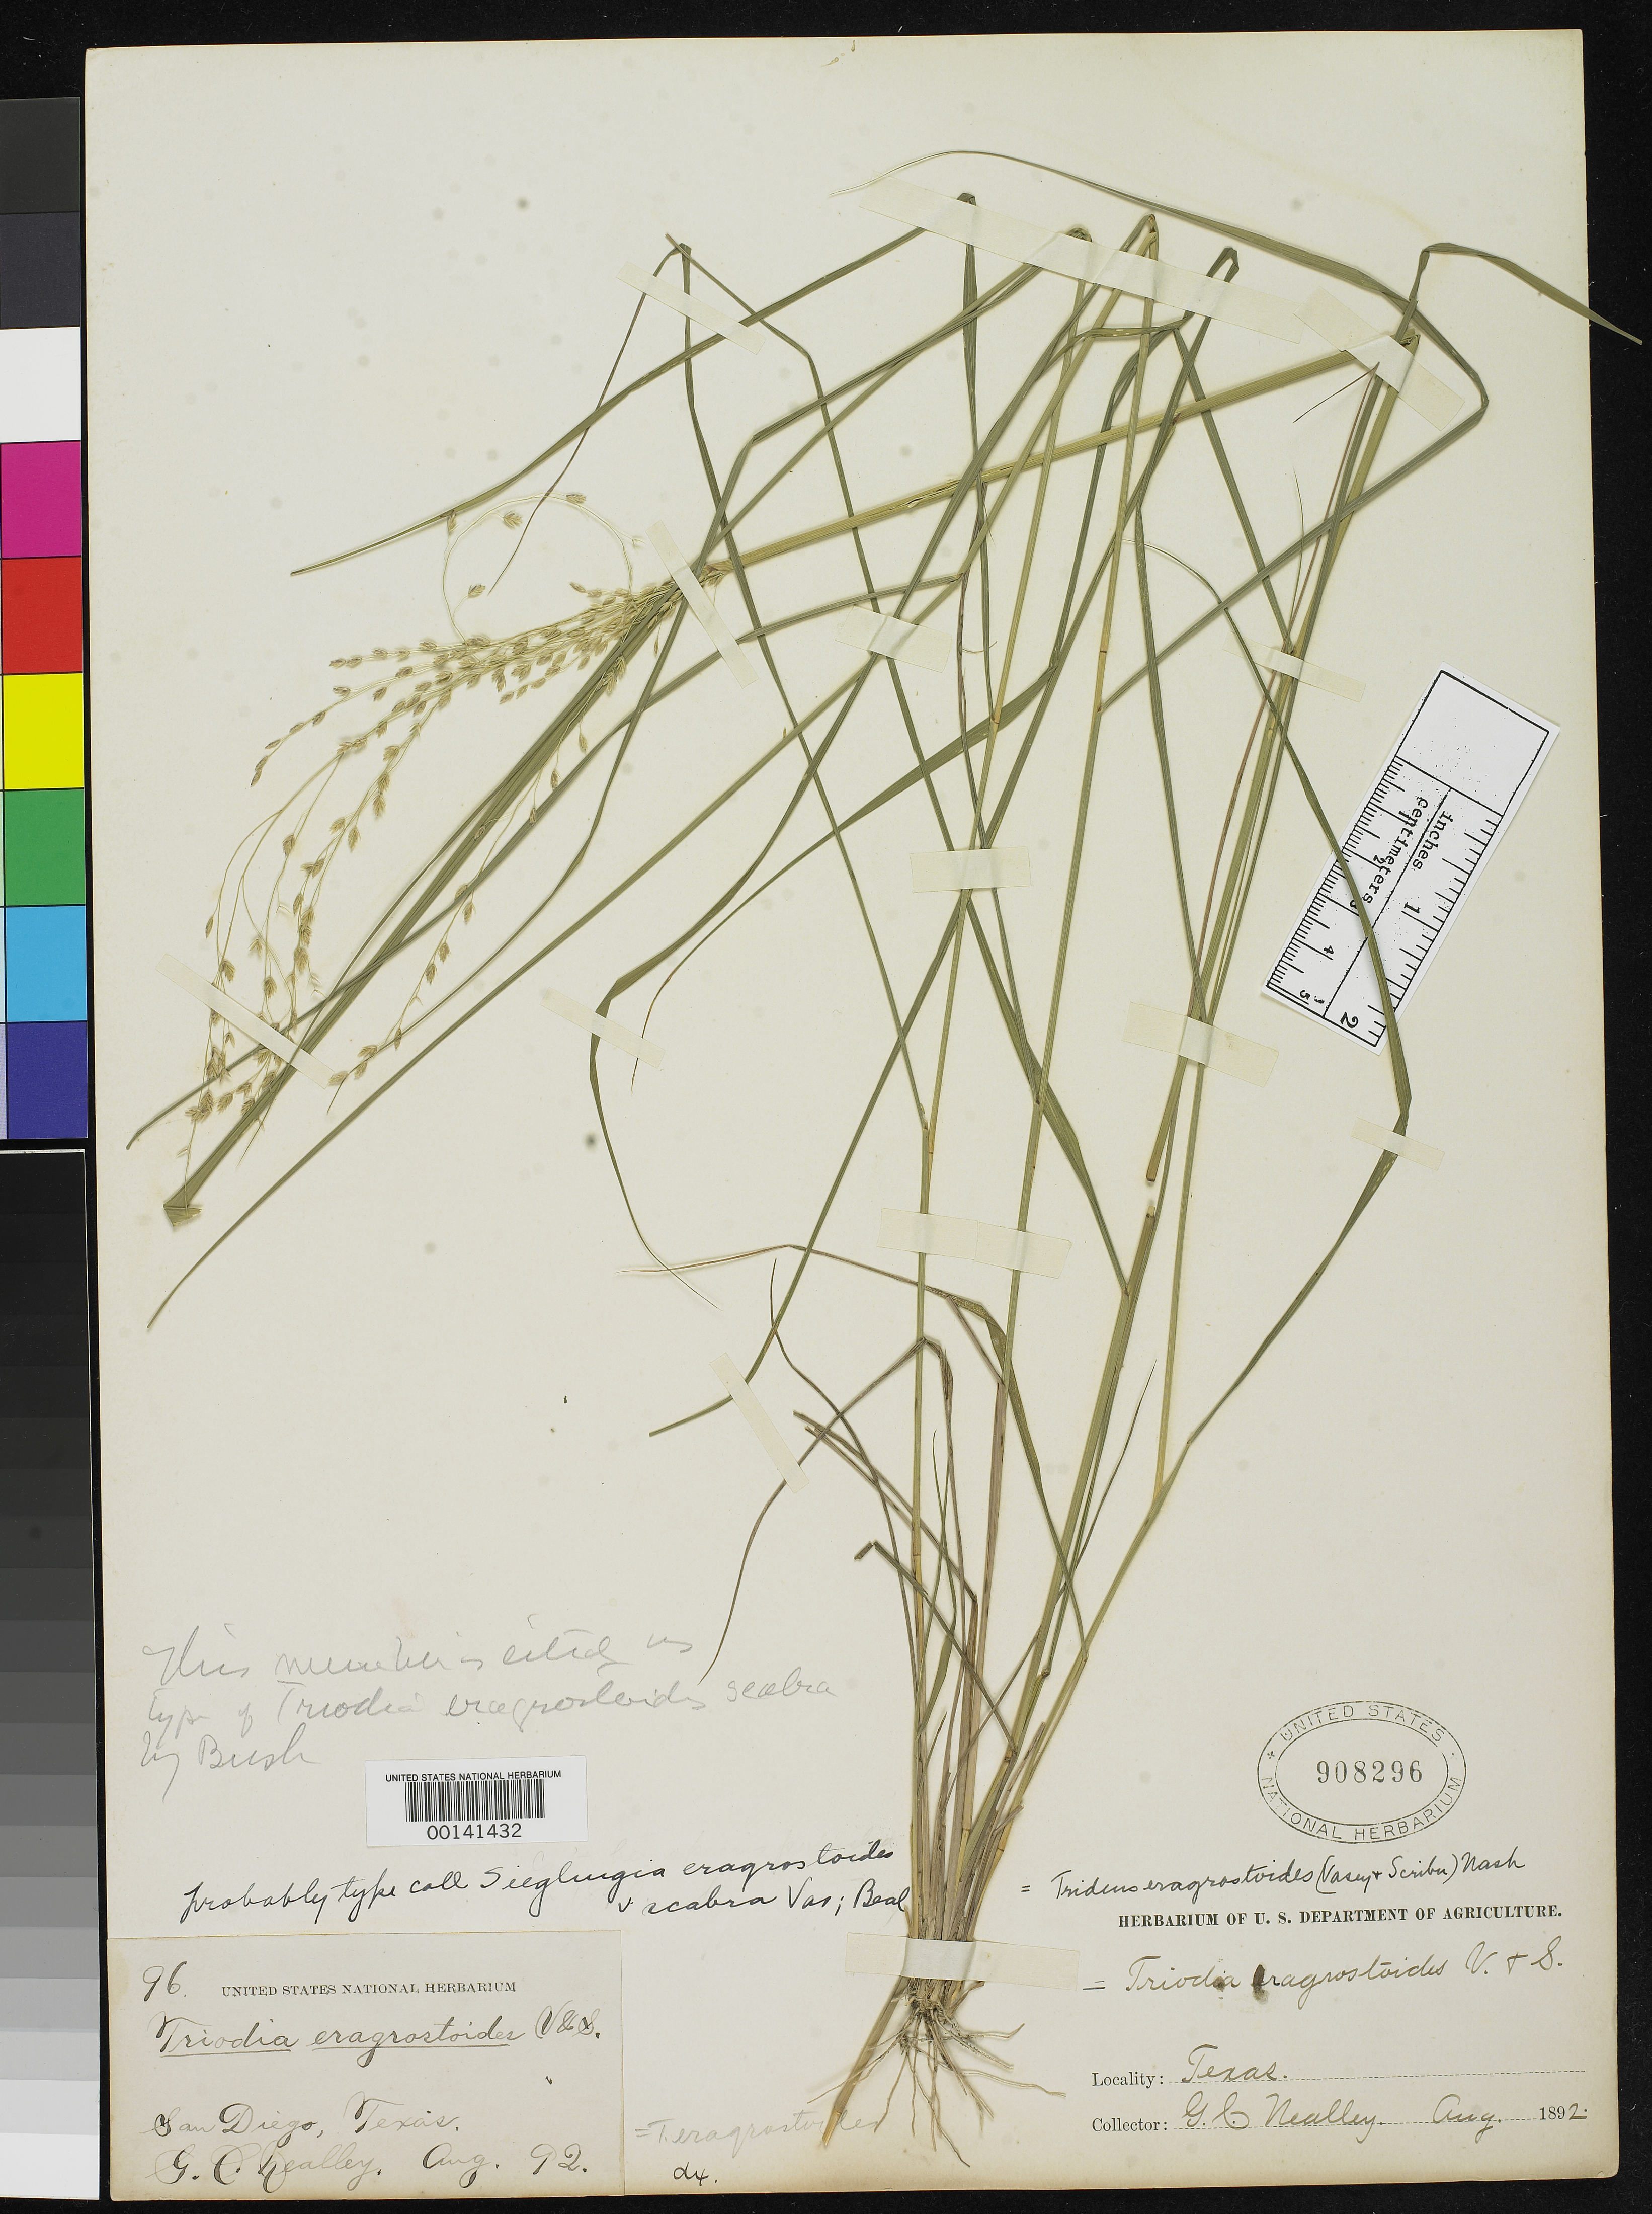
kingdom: Plantae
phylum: Tracheophyta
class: Liliopsida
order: Poales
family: Poaceae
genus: Sieglingia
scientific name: Sieglingia eragrostoides var. scabra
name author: Vasey ex W.J. Beal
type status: Type Collection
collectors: G. C. Nealley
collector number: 96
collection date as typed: Aug 1892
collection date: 1892-08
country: United States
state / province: Texas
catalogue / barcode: US 908296